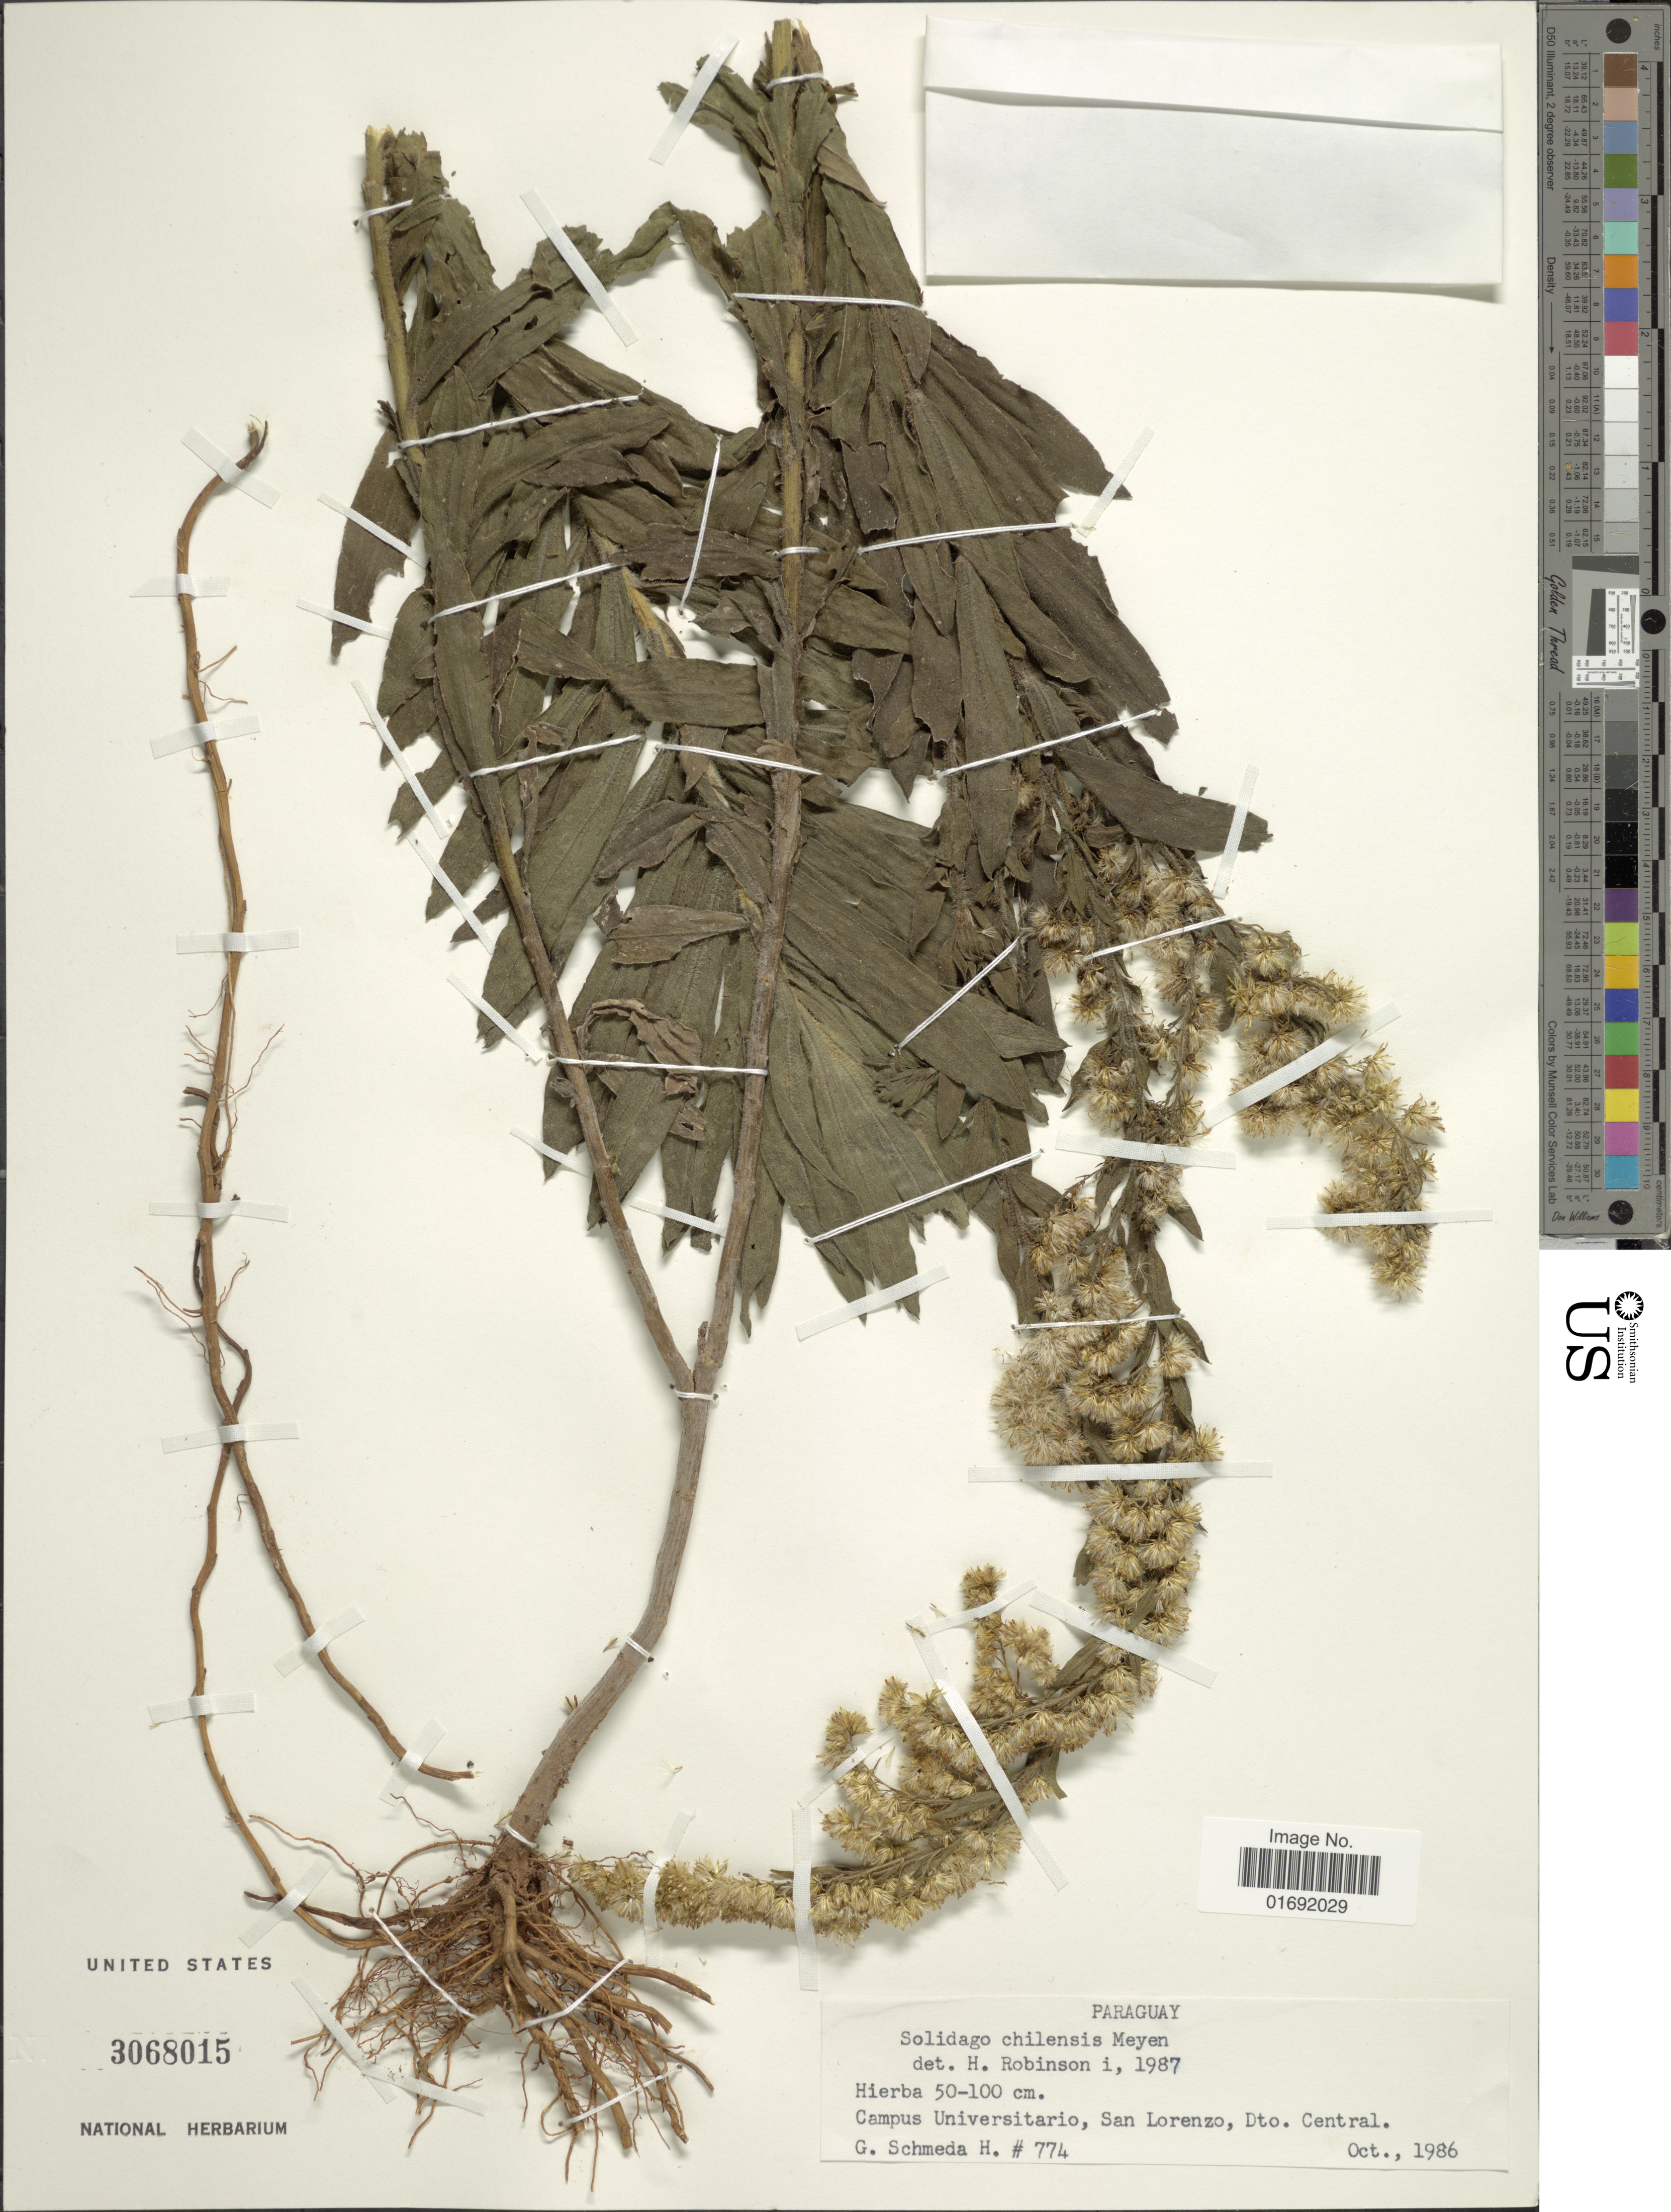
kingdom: Plantae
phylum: Tracheophyta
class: Magnoliopsida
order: Asterales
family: Asteraceae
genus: Solidago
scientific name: Solidago chilensis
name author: Meyen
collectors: G. Schmeda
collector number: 774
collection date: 1986-10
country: Paraguay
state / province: Central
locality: Campus Universitario, San Lorenzo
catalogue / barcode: US 3068015